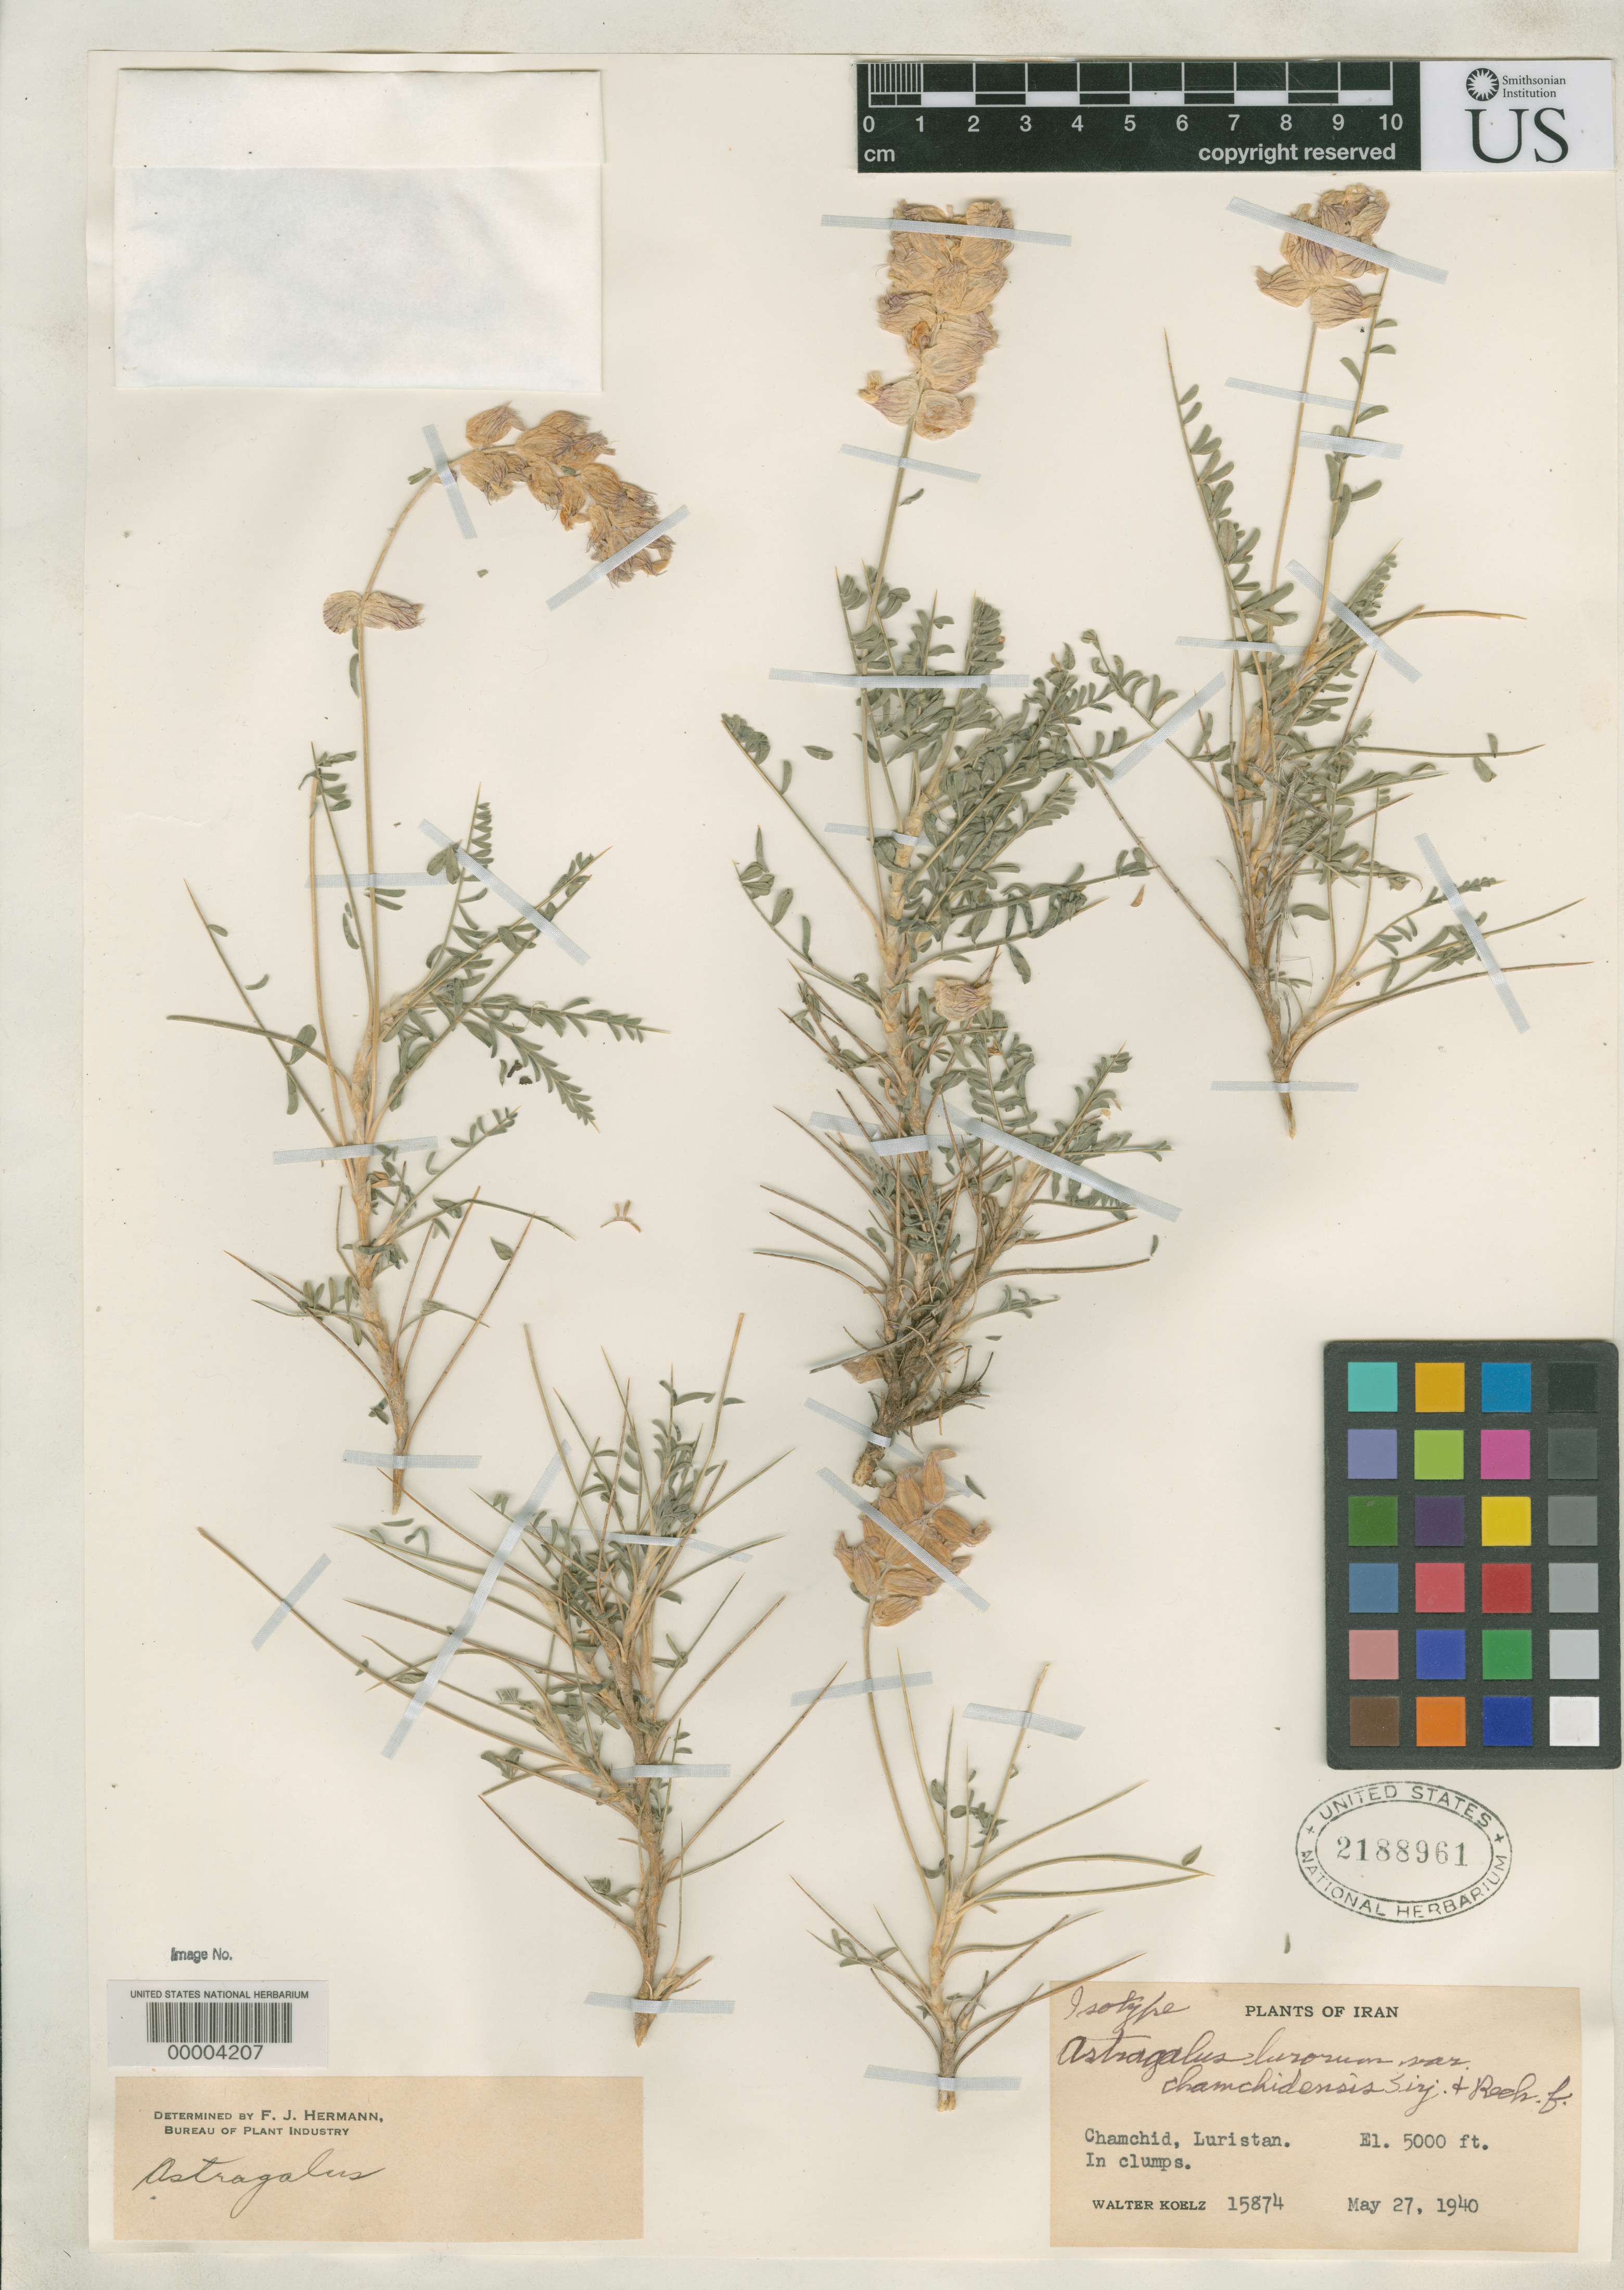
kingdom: Plantae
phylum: Tracheophyta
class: Magnoliopsida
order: Fabales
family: Fabaceae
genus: Astragalus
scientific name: Astragalus lurorum var. chamchidensis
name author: Širj. & Rech. f.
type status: Isotype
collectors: W. N. Koelz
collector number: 15874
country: Iran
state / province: Lorestan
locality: Chamchid.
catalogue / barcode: US 2188961